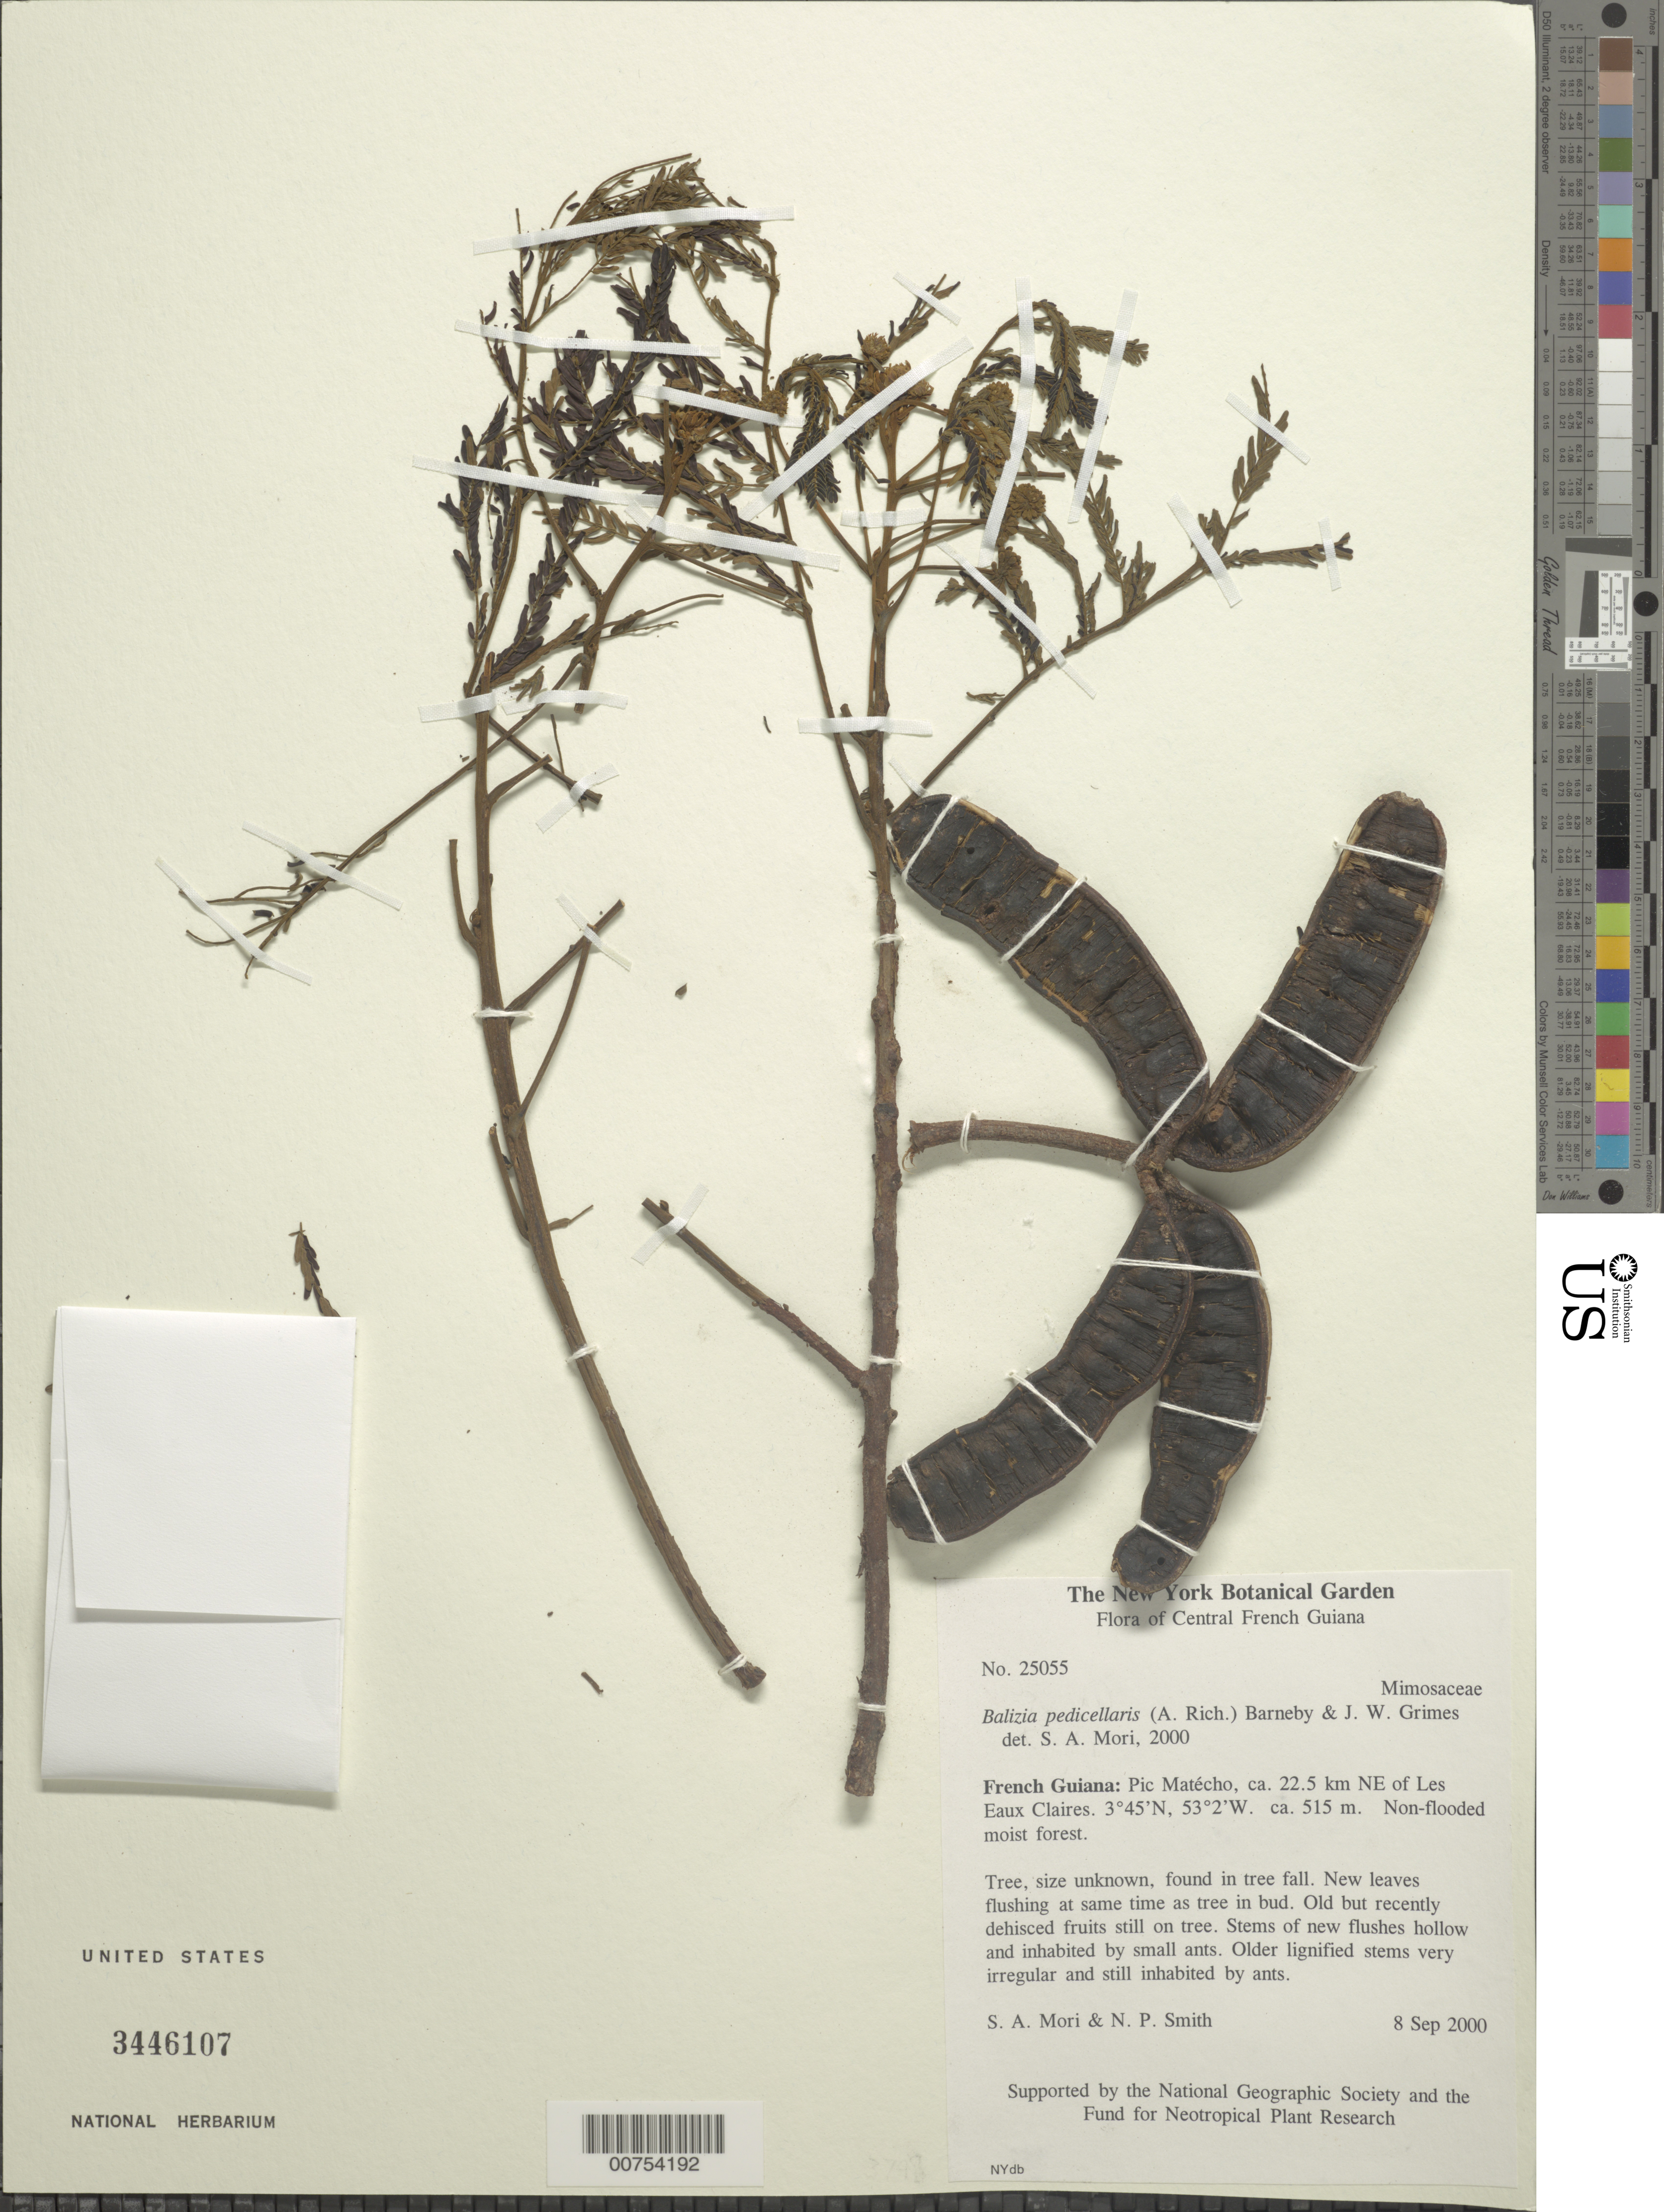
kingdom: Plantae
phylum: Tracheophyta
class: Magnoliopsida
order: Fabales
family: Fabaceae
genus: Hydrochorea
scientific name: Hydrochorea pedicellaris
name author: (DC.) M.V.B. Soares et al.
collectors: S. Mori & N. Smith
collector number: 25055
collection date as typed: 8-Sep-00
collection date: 2000-09-08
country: French Guiana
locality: Pic Matécho, ca 22.5 km NE of Les Eaux Claires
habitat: Non-flooded moist forest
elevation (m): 515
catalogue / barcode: US 3446107